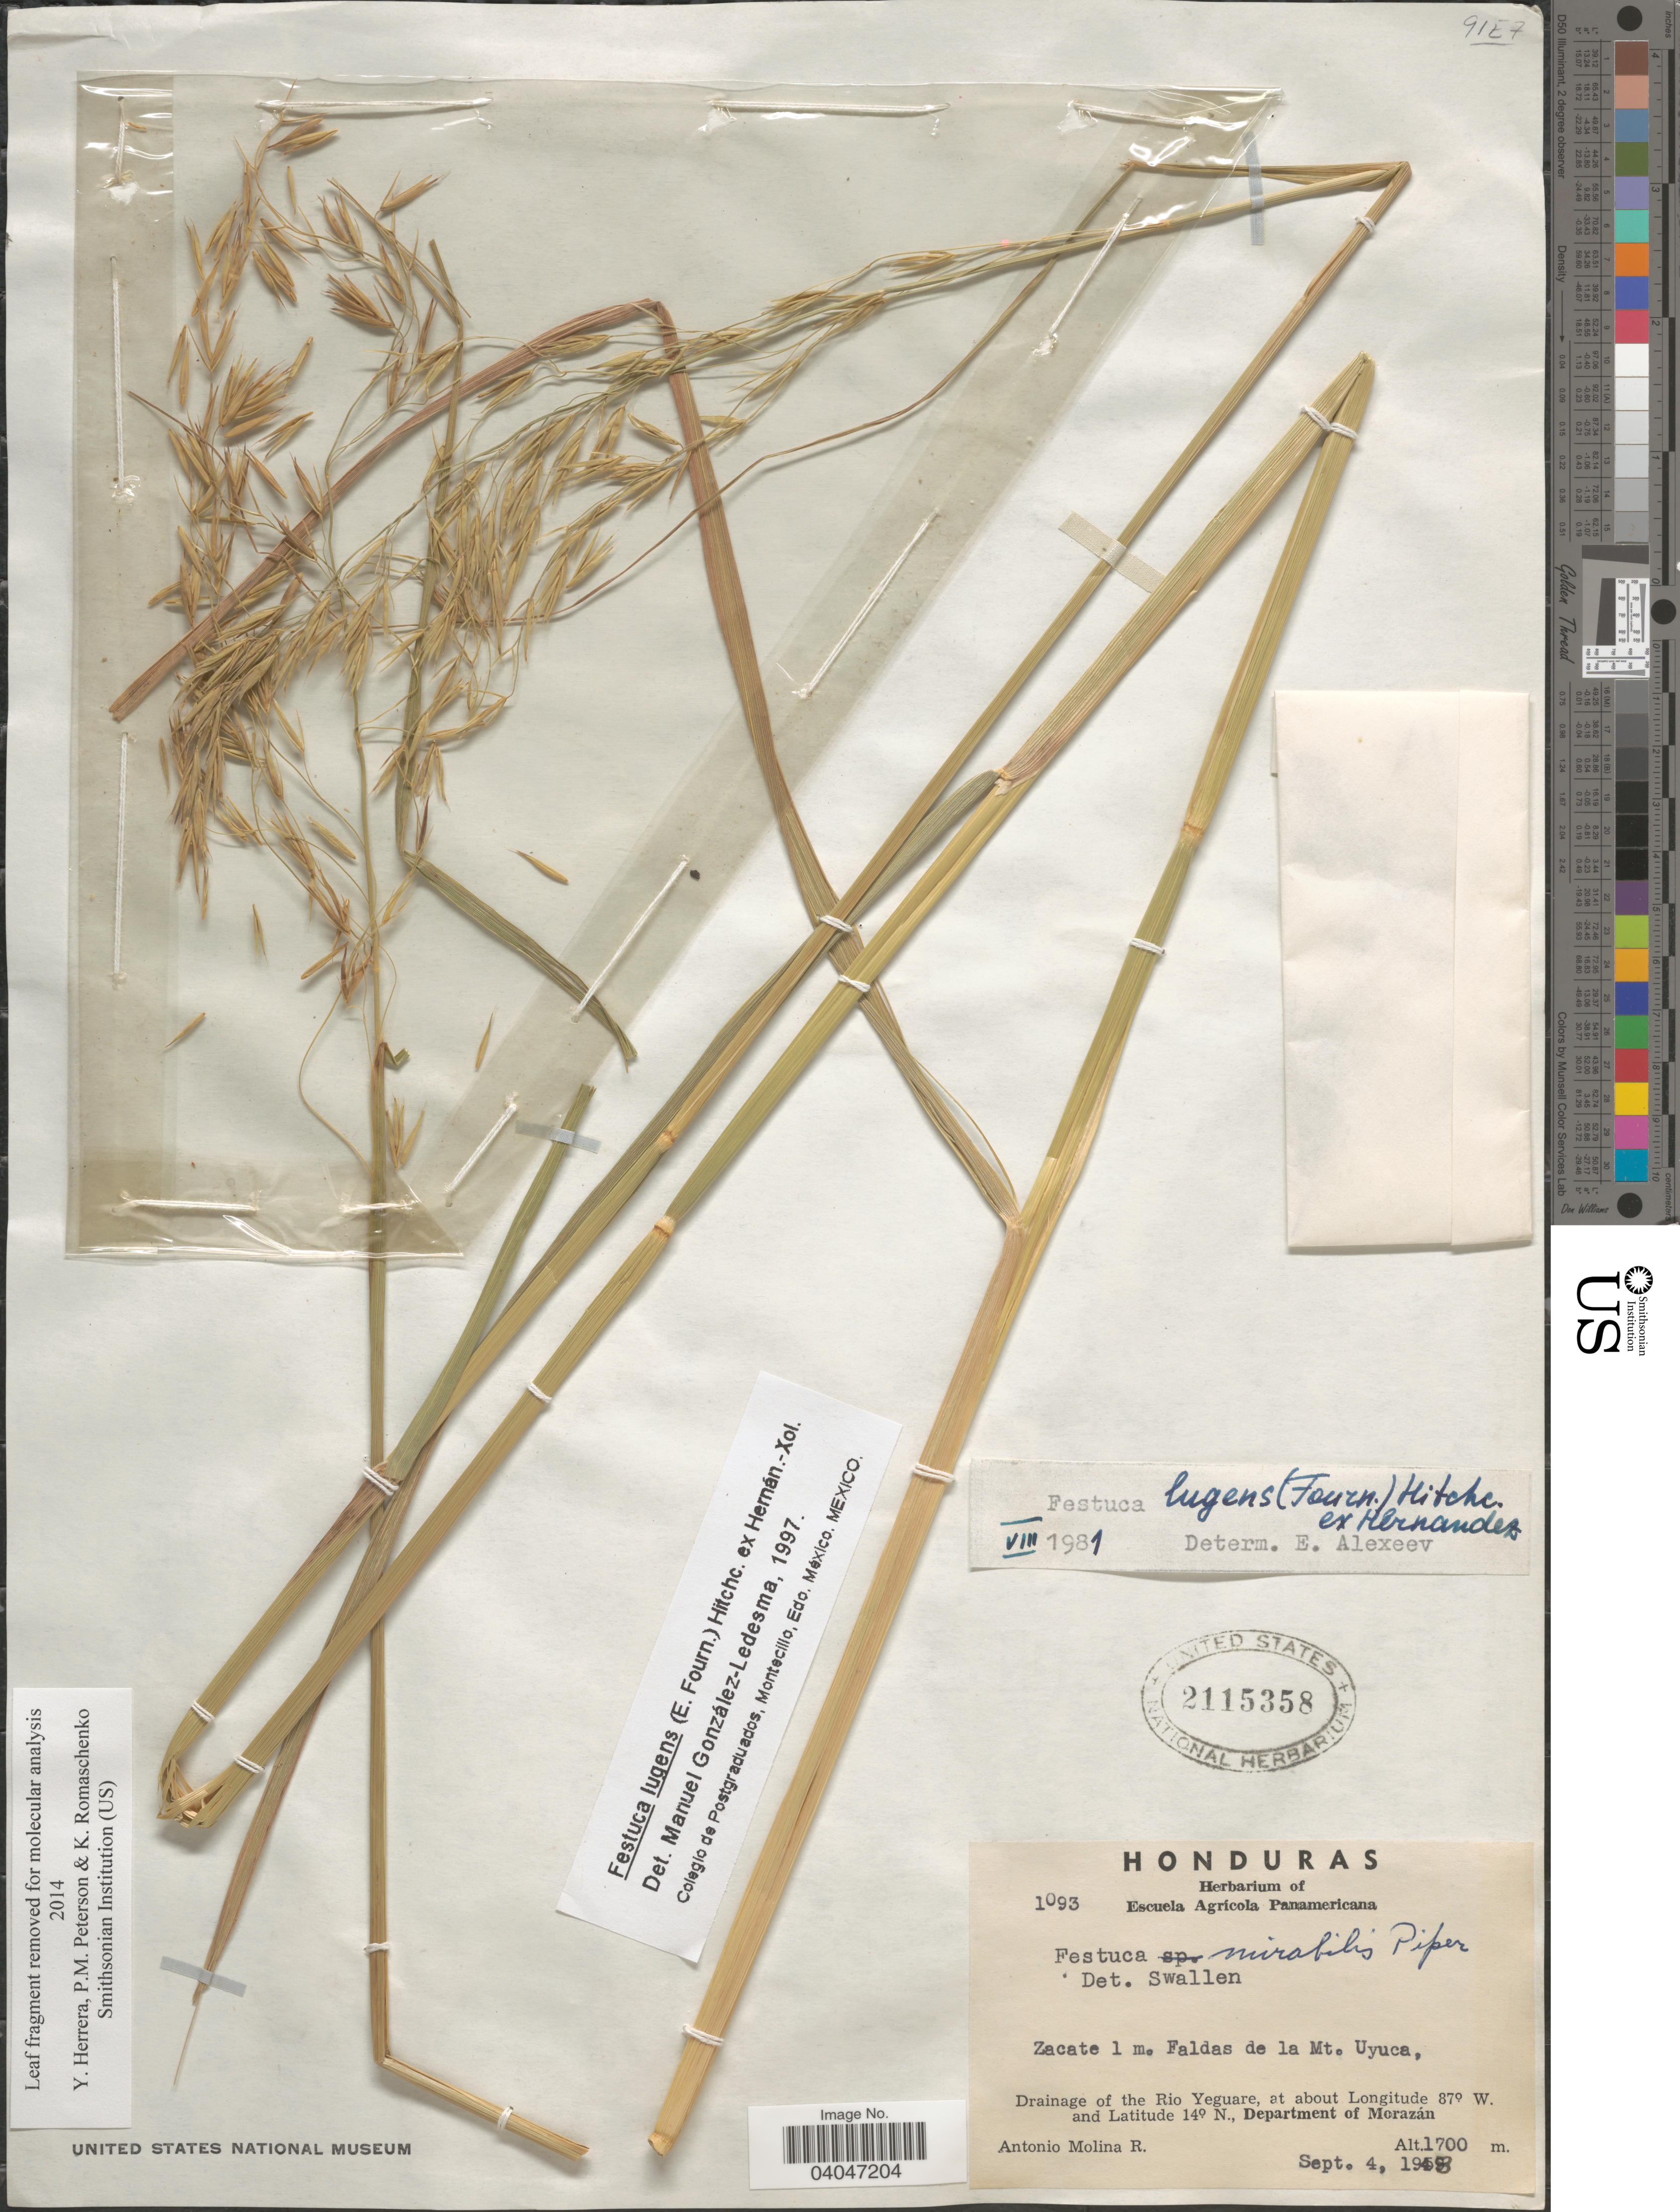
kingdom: Plantae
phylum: Tracheophyta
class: Liliopsida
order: Poales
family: Poaceae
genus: Festuca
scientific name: Festuca lugens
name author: (E. Fourn.) Hitchc. ex Hern.-Xol.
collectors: A. Molina R.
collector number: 1093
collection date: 1948-09-04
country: Honduras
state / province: Fco. Morazán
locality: Zacate 1 mi. Faldas de la Mt. Uyuca, Drainage of the Rio Yeguare, Department of Morazán.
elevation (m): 1700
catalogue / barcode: US 2115358